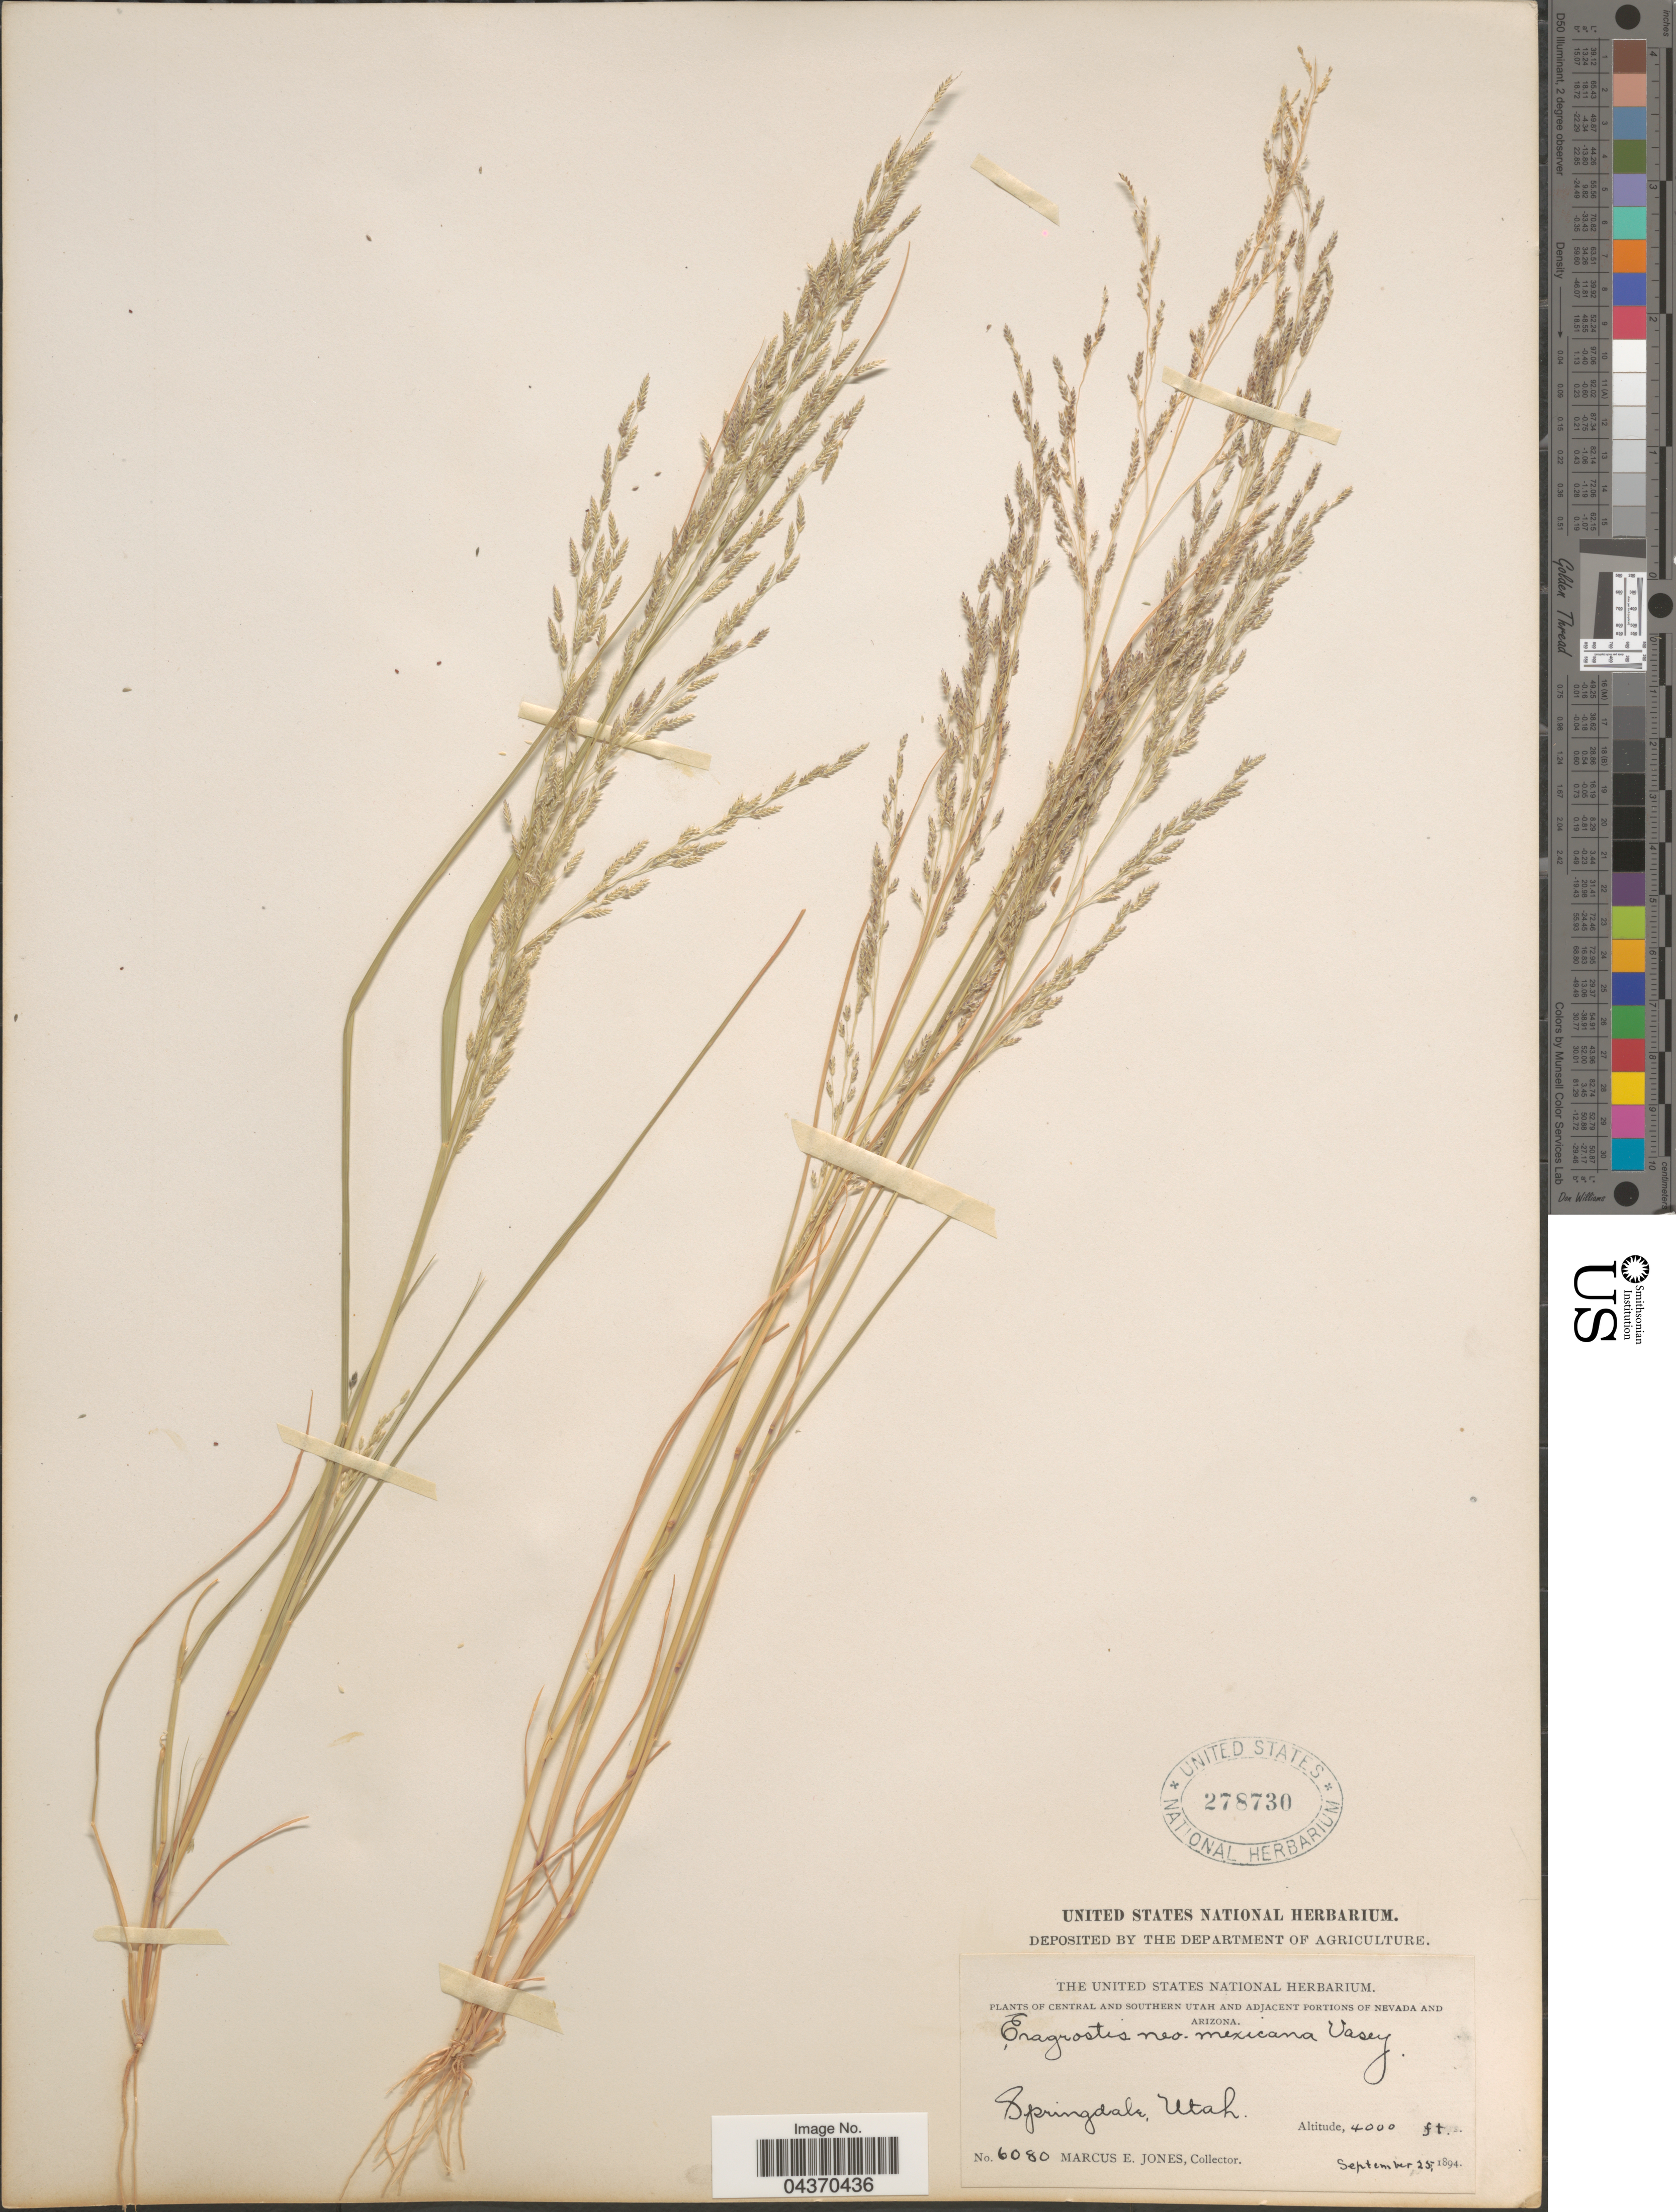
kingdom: Plantae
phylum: Tracheophyta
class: Liliopsida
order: Poales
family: Poaceae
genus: Eragrostis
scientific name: Eragrostis pectinacea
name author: (Michx.) Nees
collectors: M. E. Jones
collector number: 6080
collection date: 1894-09-25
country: United States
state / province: Utah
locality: Central and Southern Utah. Springdale.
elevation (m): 1219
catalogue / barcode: US 278730